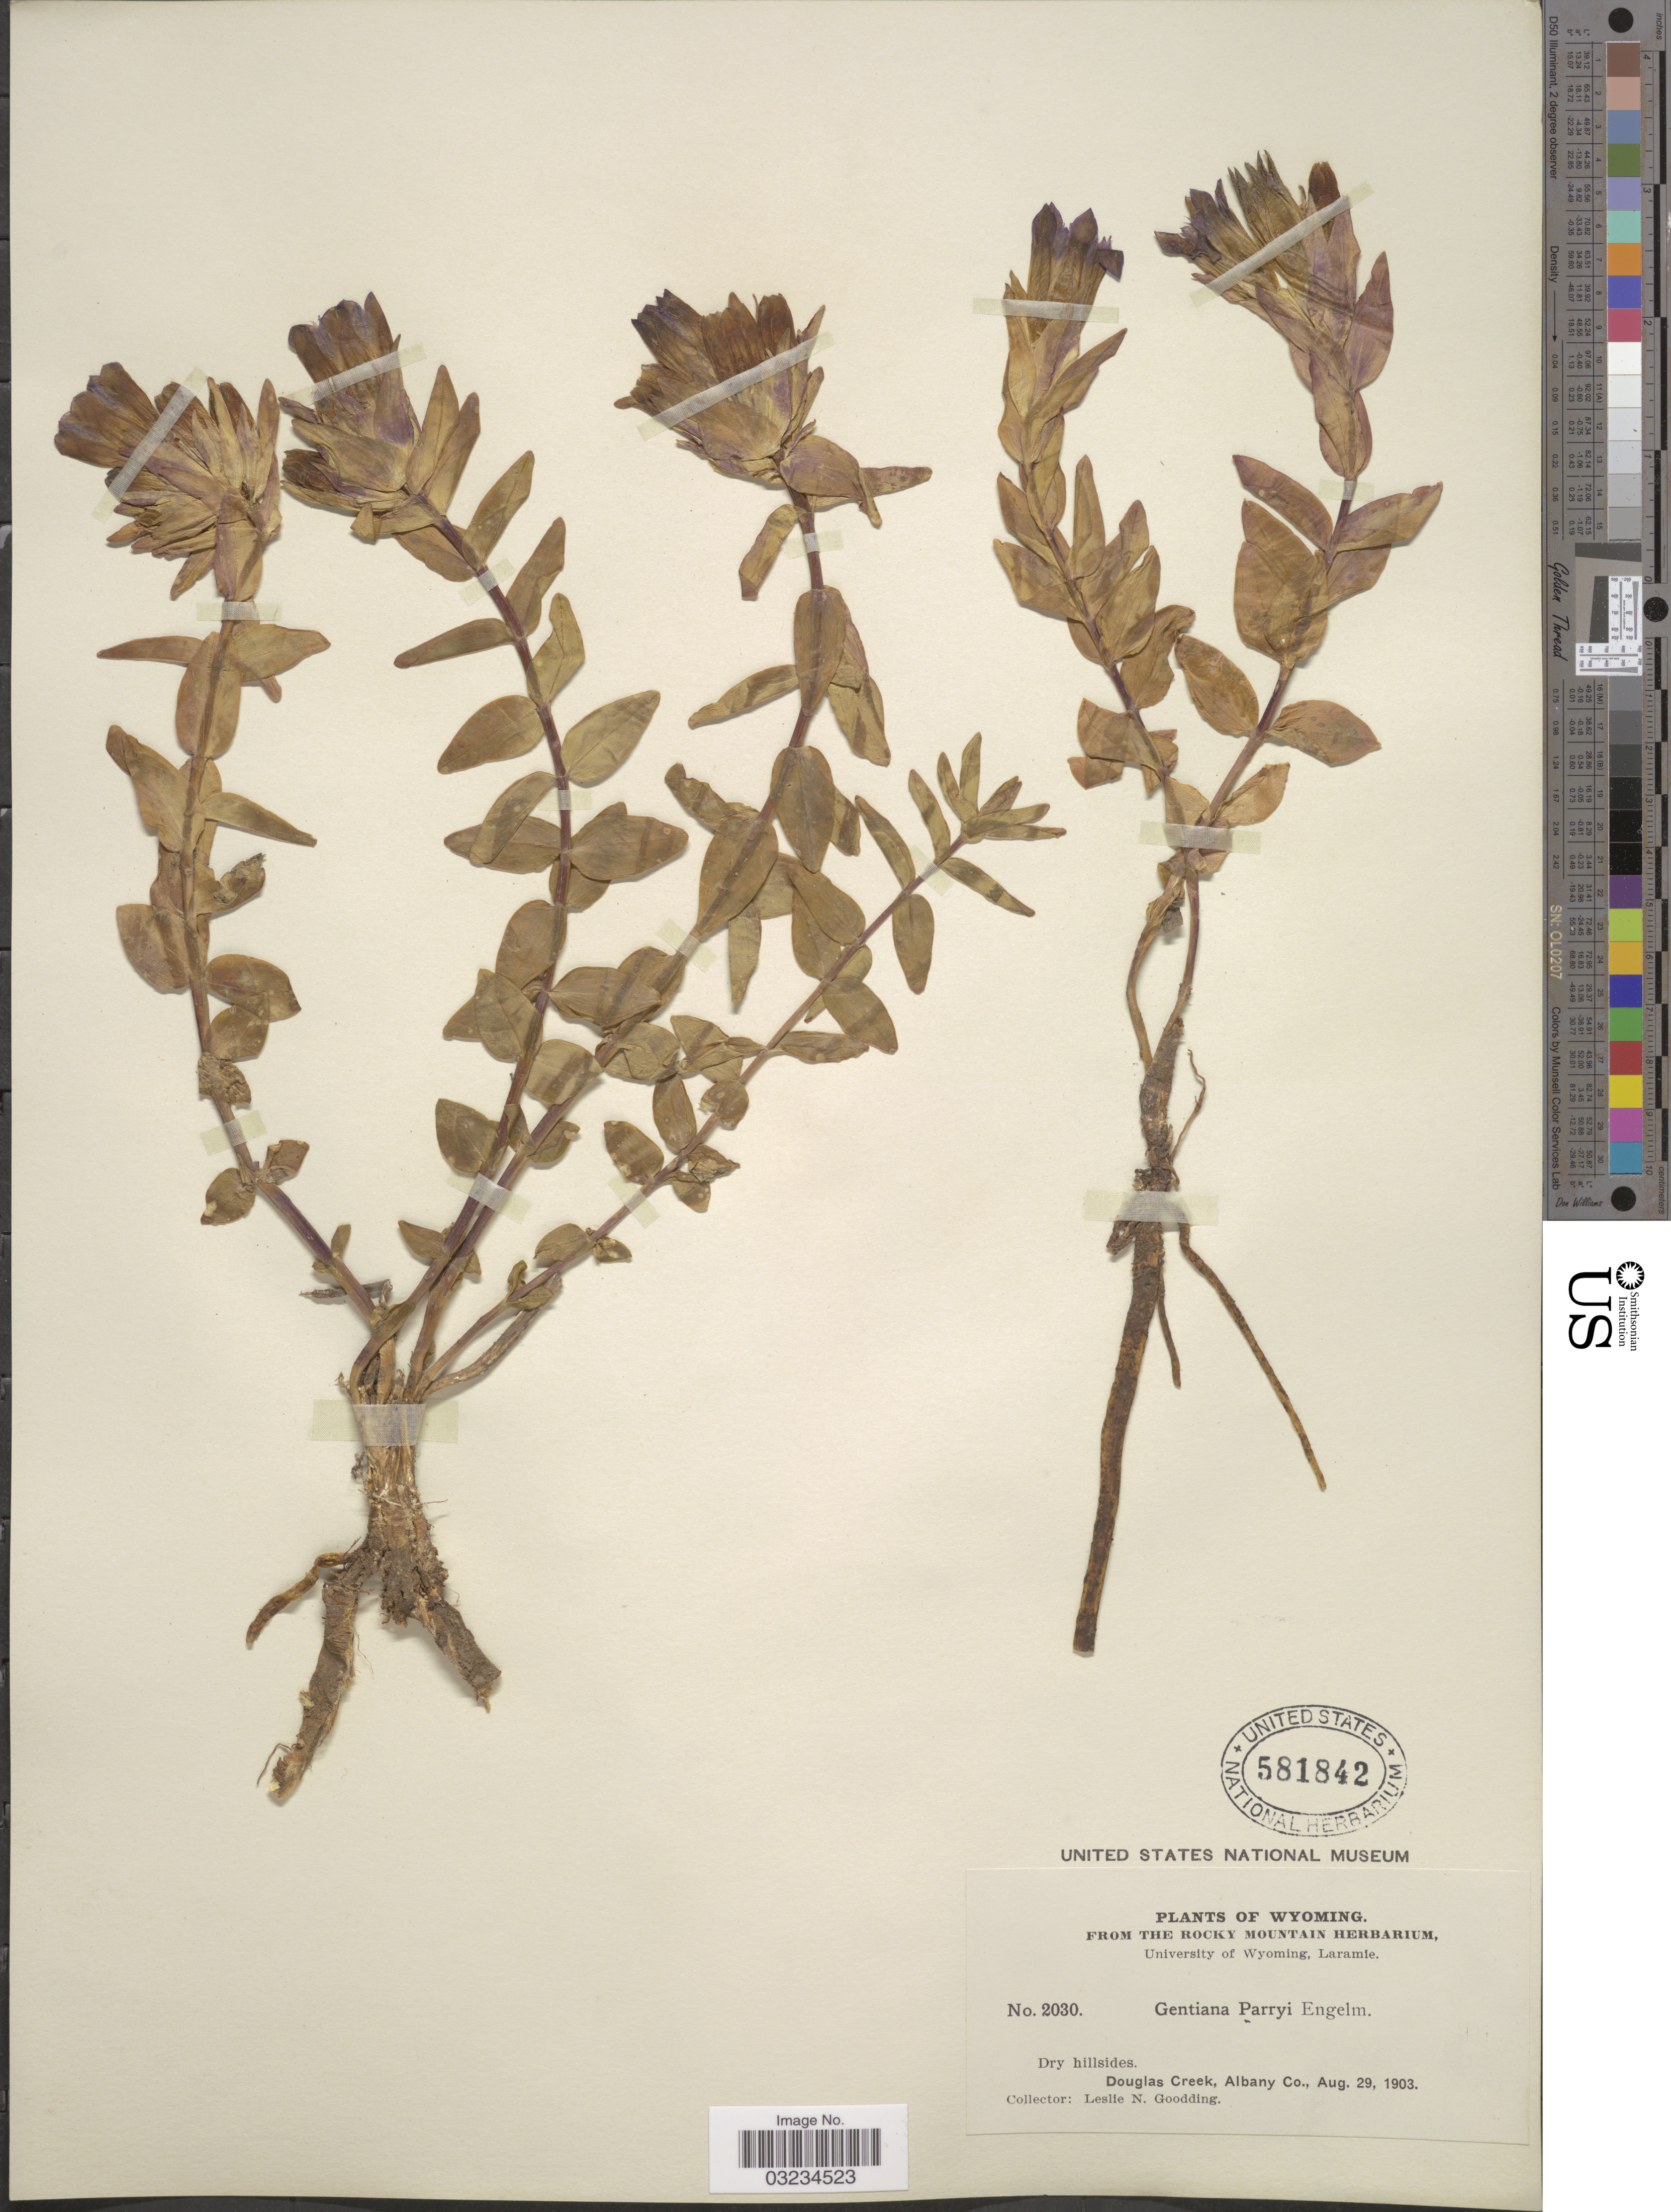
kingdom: Plantae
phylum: Tracheophyta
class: Magnoliopsida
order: Gentianales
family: Gentianaceae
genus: Gentiana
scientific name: Gentiana parryi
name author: Engelm.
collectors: L. N. Goodding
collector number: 2030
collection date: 1903-08-29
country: United States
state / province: Wyoming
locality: Douglas Creek, Albany Co.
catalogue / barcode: US 581842